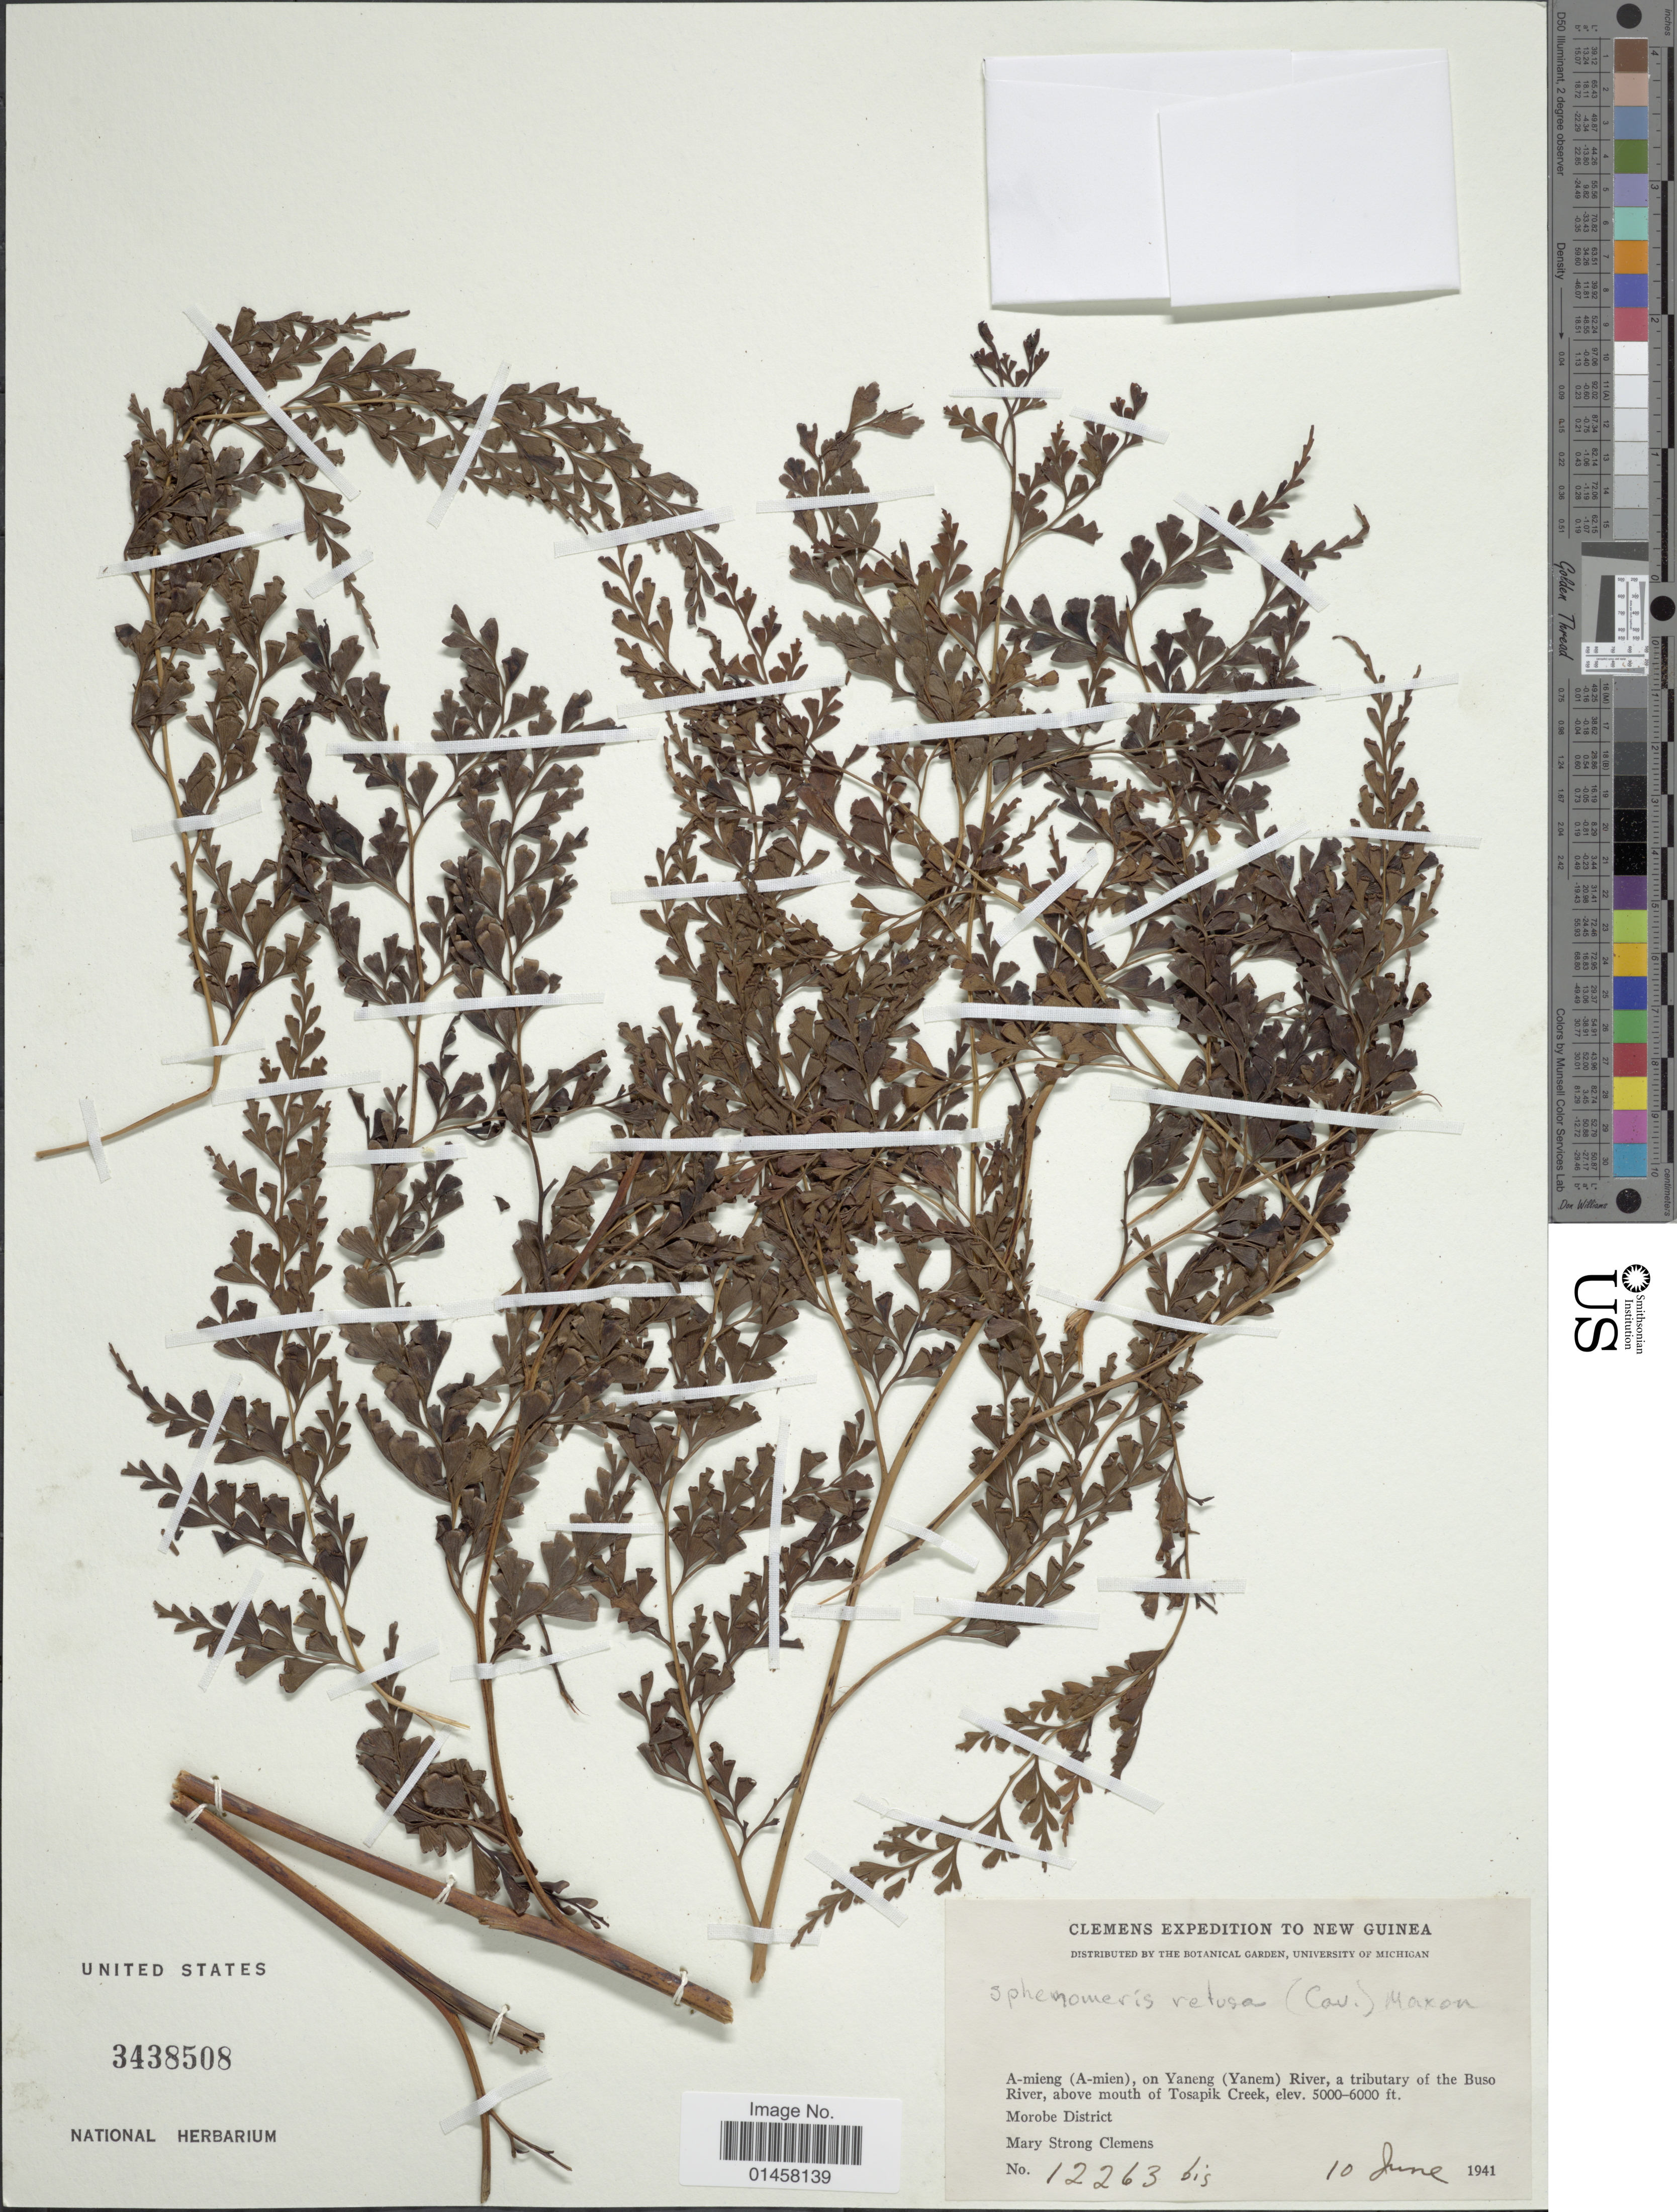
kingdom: Plantae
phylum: Tracheophyta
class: Polypodiopsida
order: Polypodiales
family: Lindsaeaceae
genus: Sphenomeris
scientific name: Sphenomeris retusa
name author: (Cav.) Maxim.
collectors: M. S. Clemens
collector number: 12263 bis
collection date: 1941-06-10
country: Papua New Guinea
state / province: Morobe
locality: A- mieng (A-Mien), on Yaneng (Yanem) River, a tributary of the Buso River, above mouth of Tosapik Creek. Morobe District.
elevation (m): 1524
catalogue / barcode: US 3438508